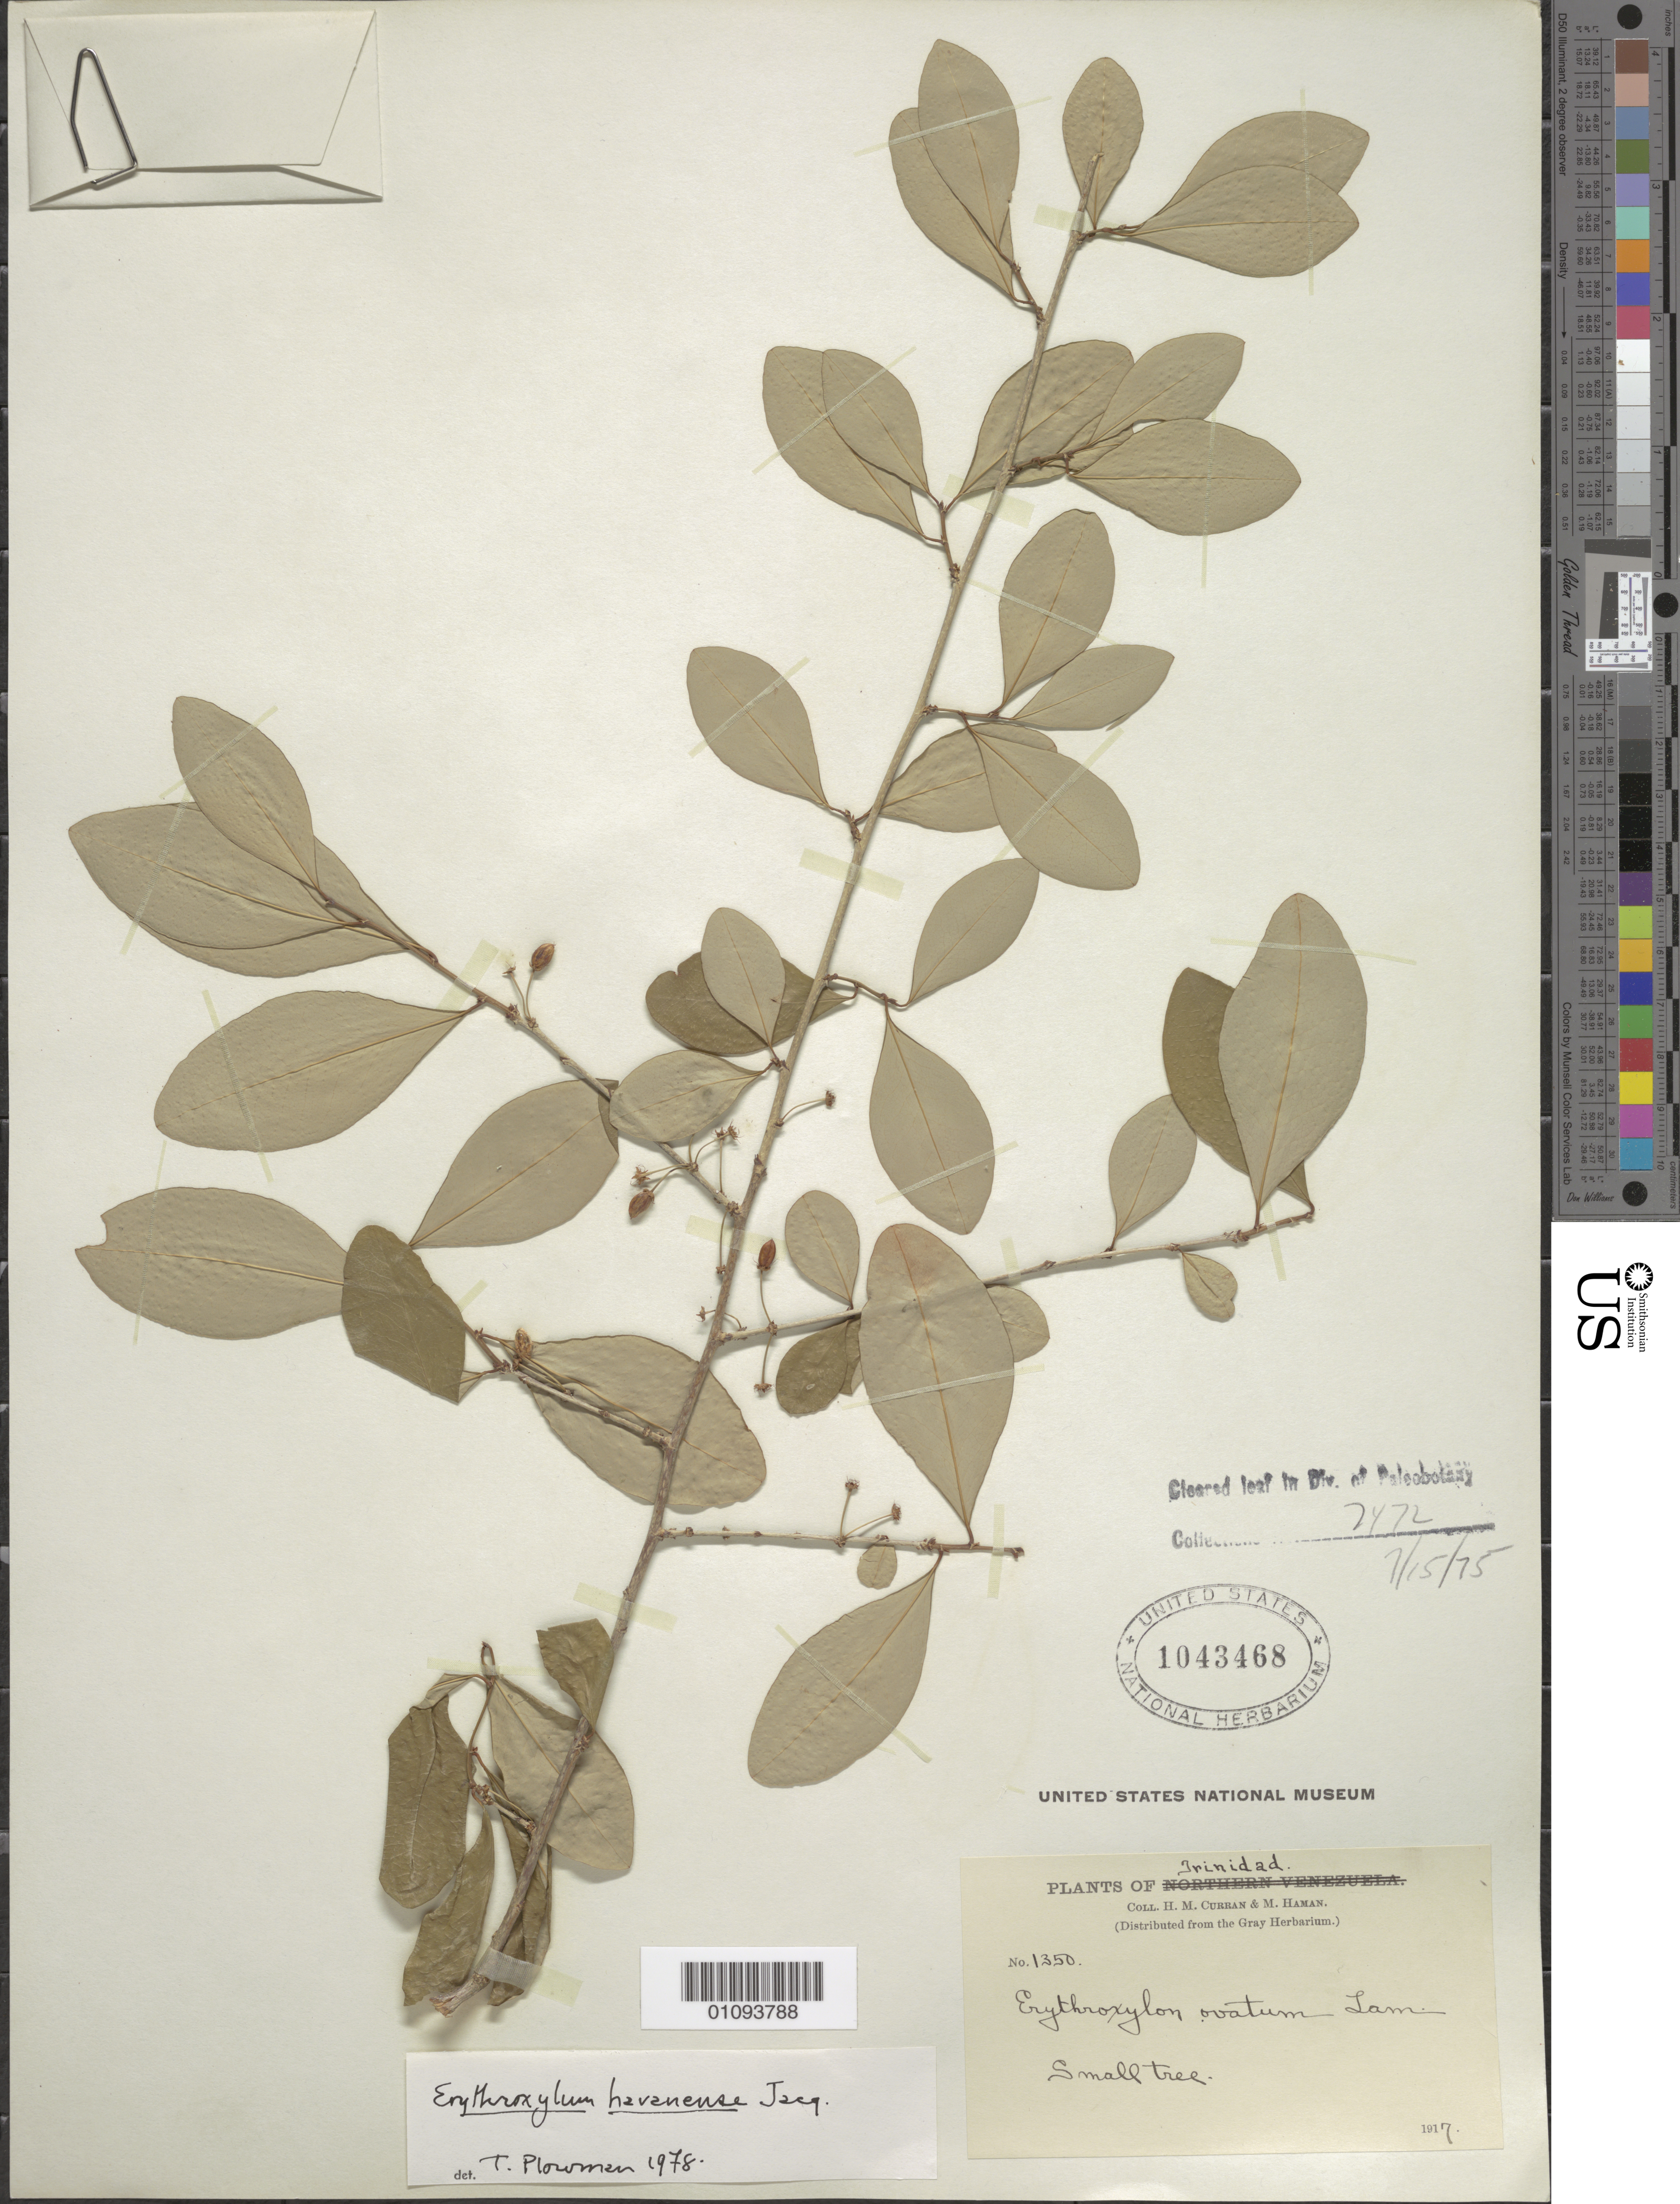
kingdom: Plantae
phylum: Tracheophyta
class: Magnoliopsida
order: Malpighiales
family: Erythroxylaceae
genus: Erythroxylum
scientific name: Erythroxylum havanense var. havanense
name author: Jacq.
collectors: H. M. Curran & M. Haman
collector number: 1350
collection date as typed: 1917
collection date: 1917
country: Trinidad and Tobago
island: Trinidad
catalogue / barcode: US 1043468